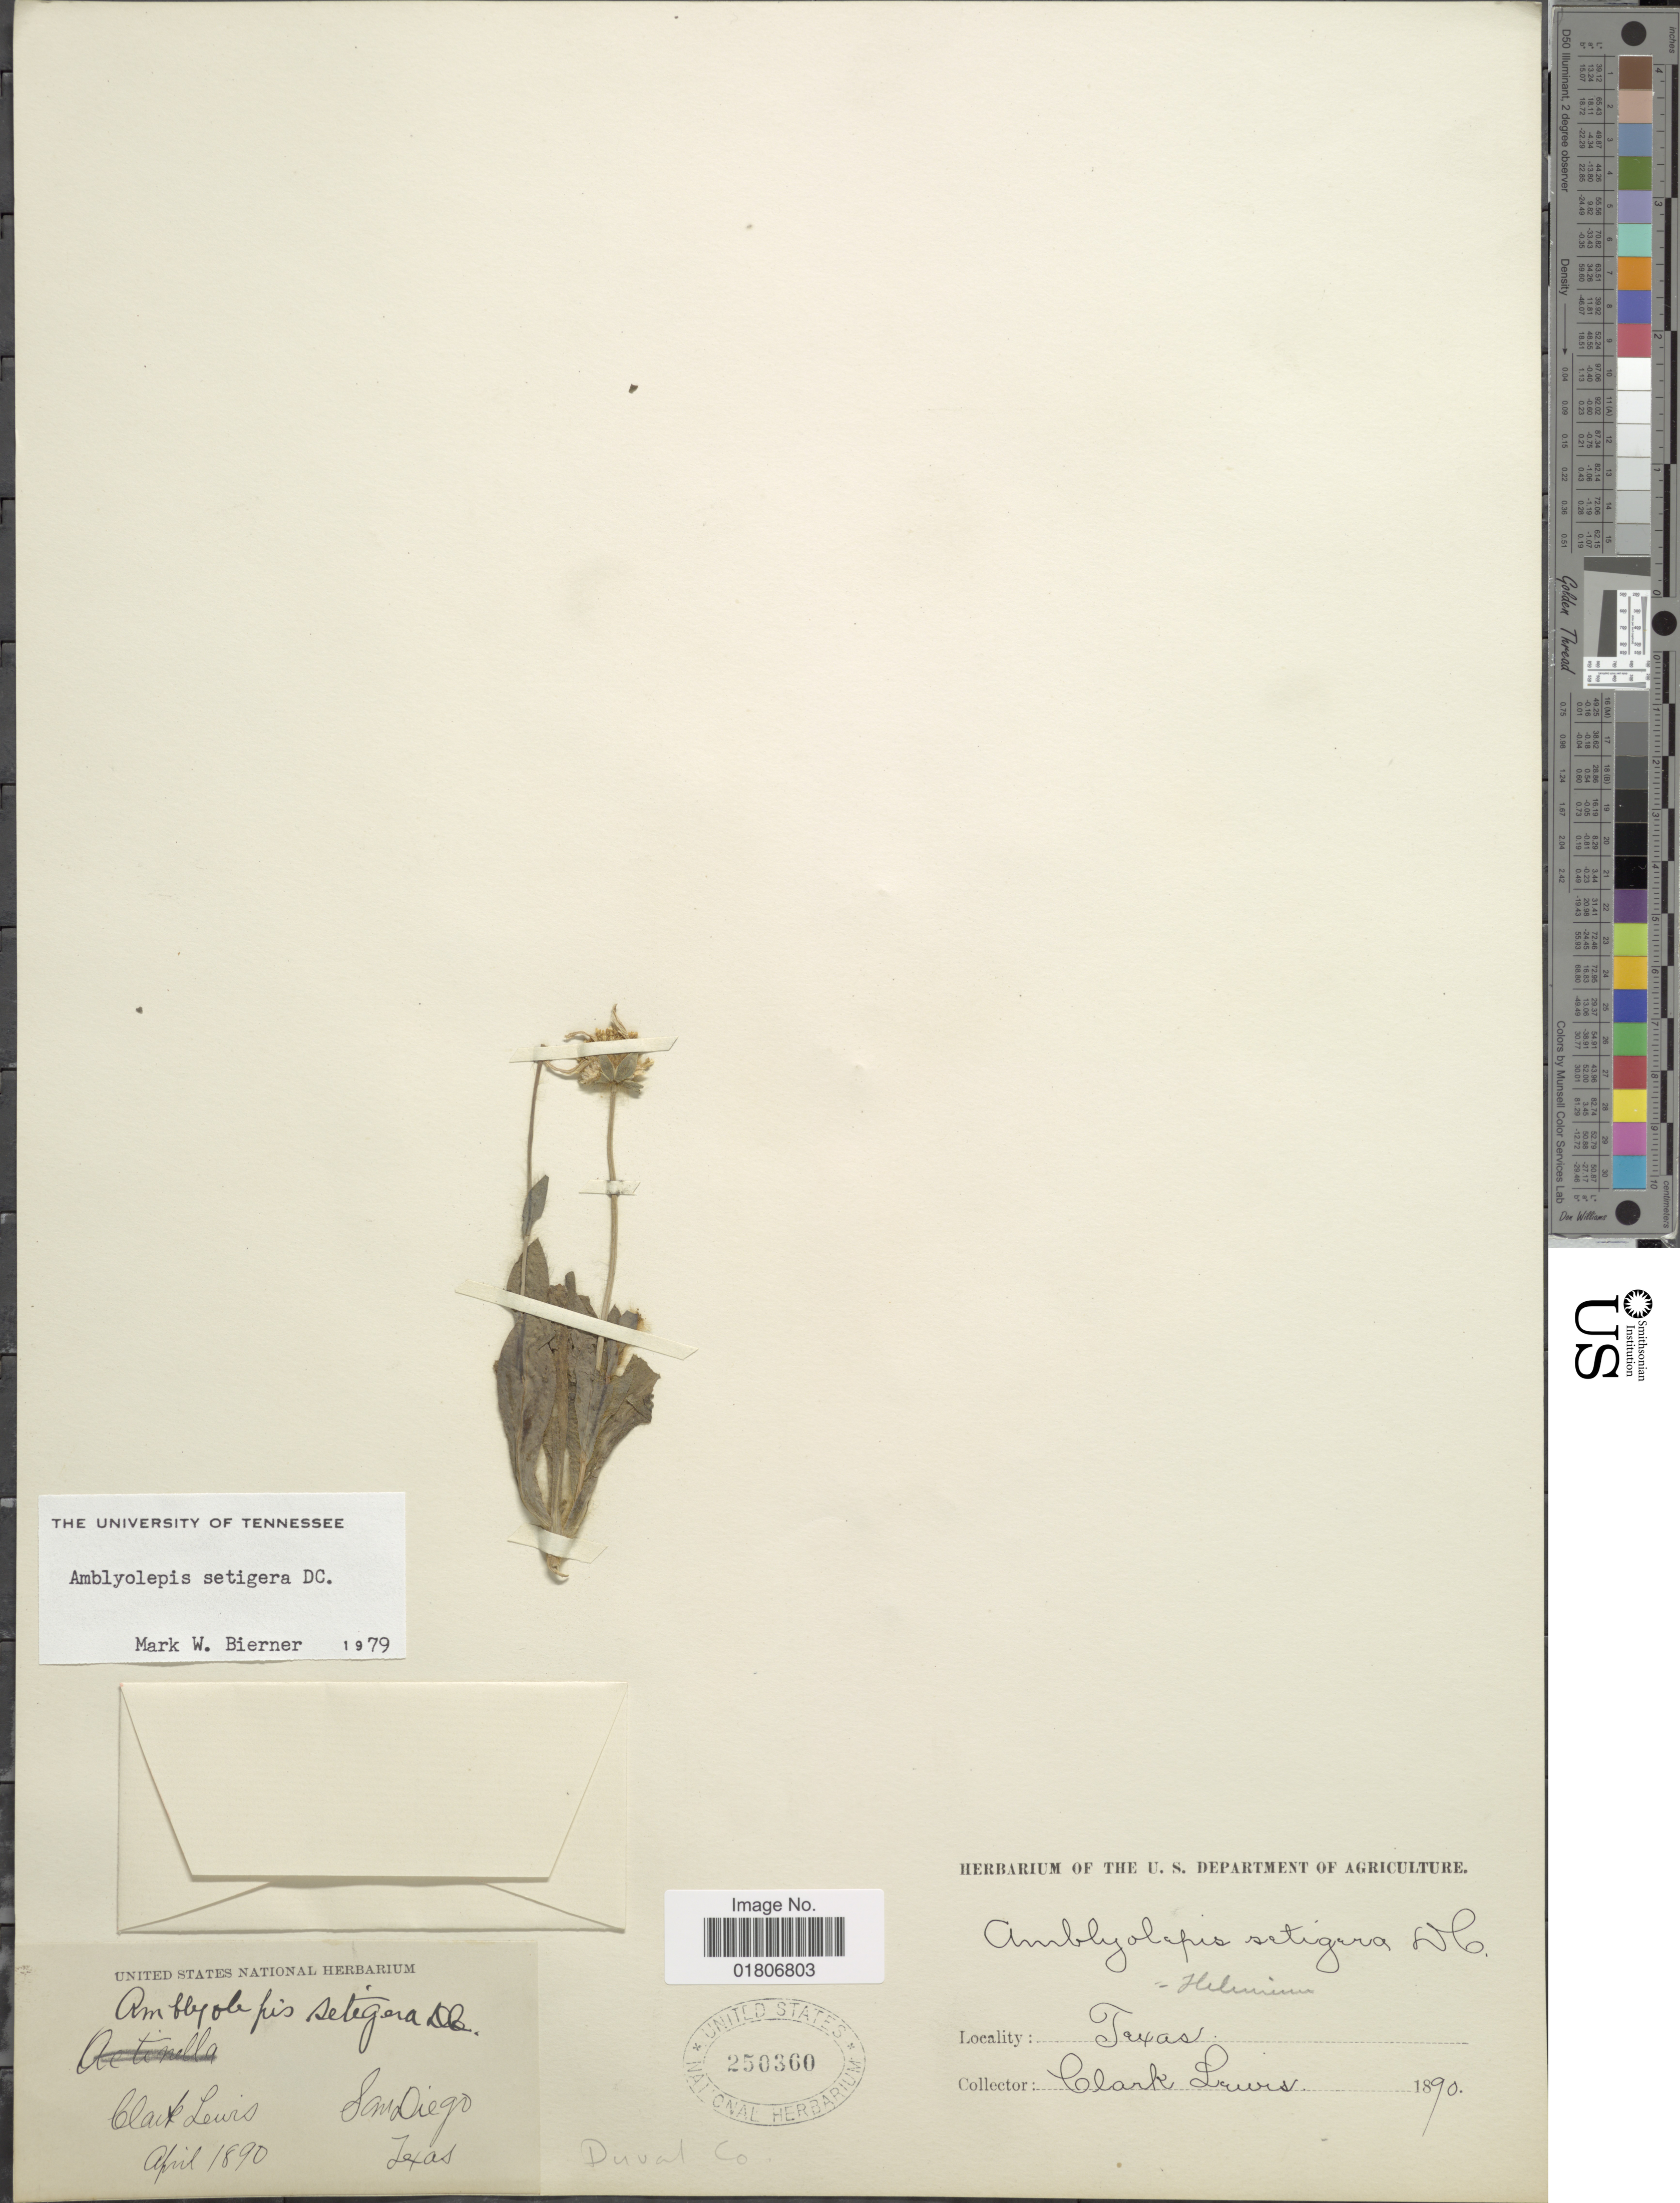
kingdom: Plantae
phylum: Tracheophyta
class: Magnoliopsida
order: Asterales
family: Asteraceae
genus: Amblyolepis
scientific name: Amblyolepis setigera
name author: DC.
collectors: C. Lewis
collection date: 1890-04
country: United States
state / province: Texas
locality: San Diego. Duval Co.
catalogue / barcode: US 250360